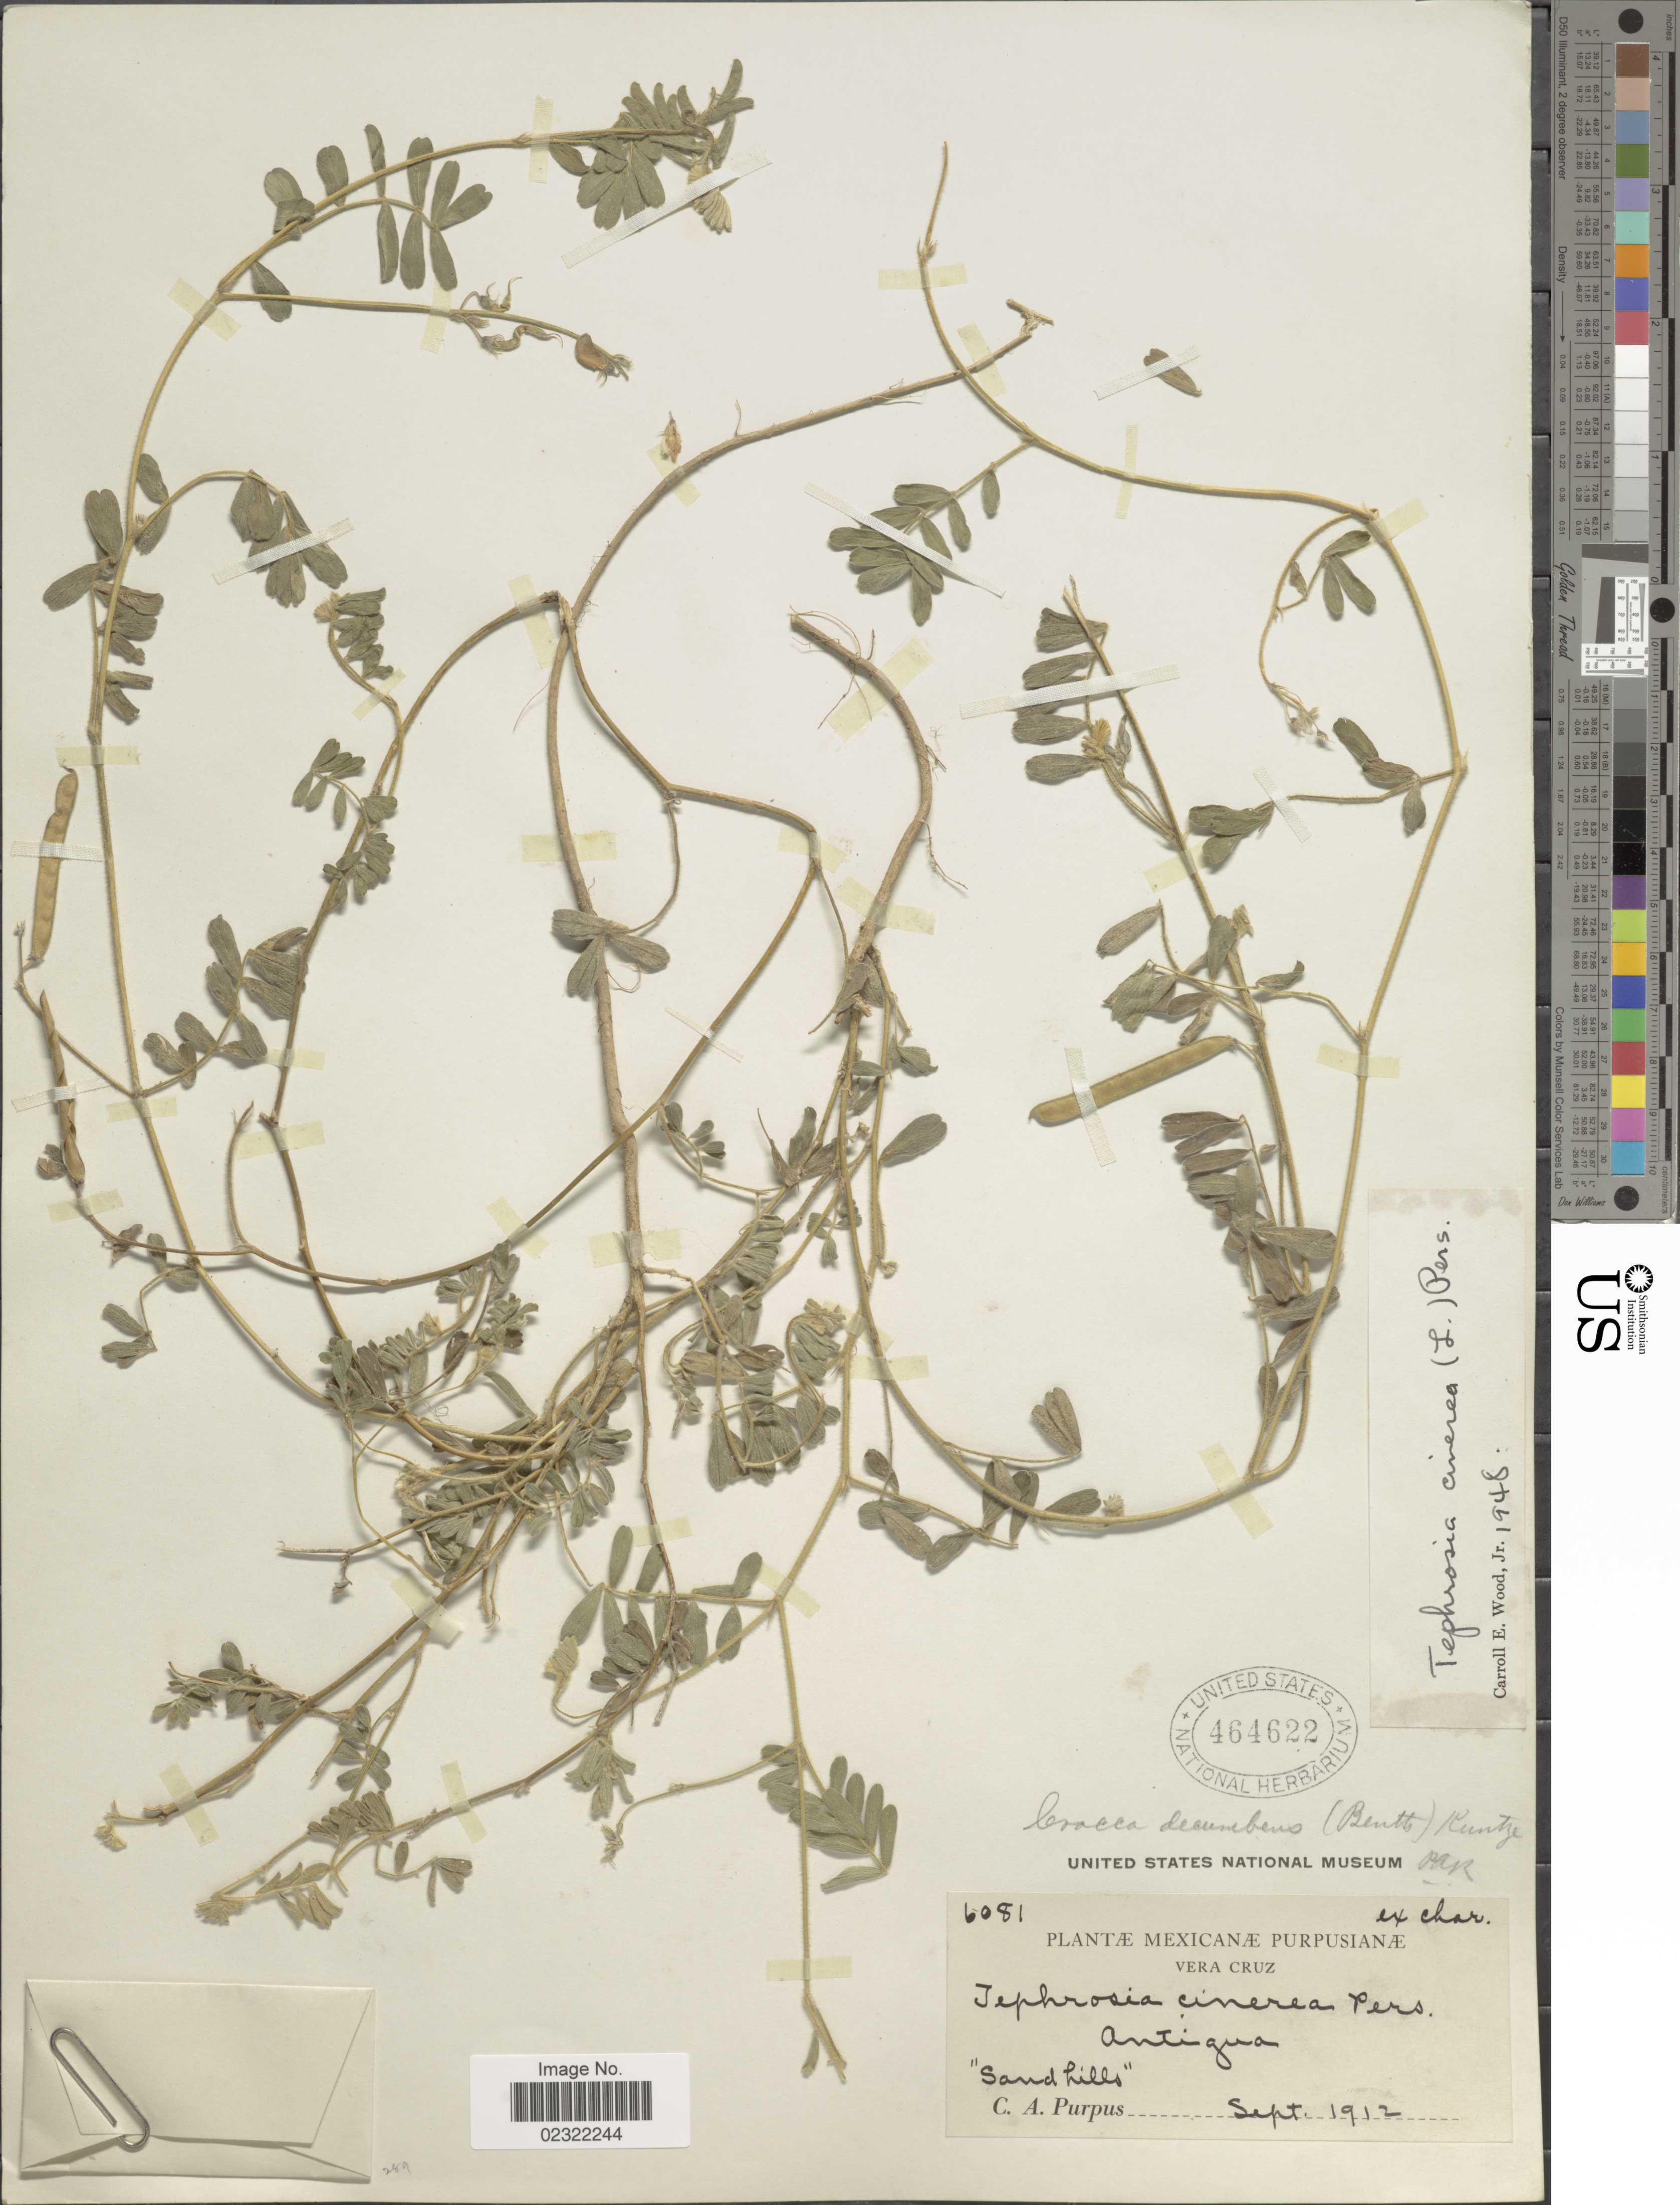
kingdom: Plantae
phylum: Tracheophyta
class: Magnoliopsida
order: Fabales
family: Fabaceae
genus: Tephrosia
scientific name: Tephrosia cinerea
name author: (L.) Pers.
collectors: C. A. Purpus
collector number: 6081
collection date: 1912-09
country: Mexico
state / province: Veracruz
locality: Vera Cruz "Sand hills".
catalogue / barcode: US 464622